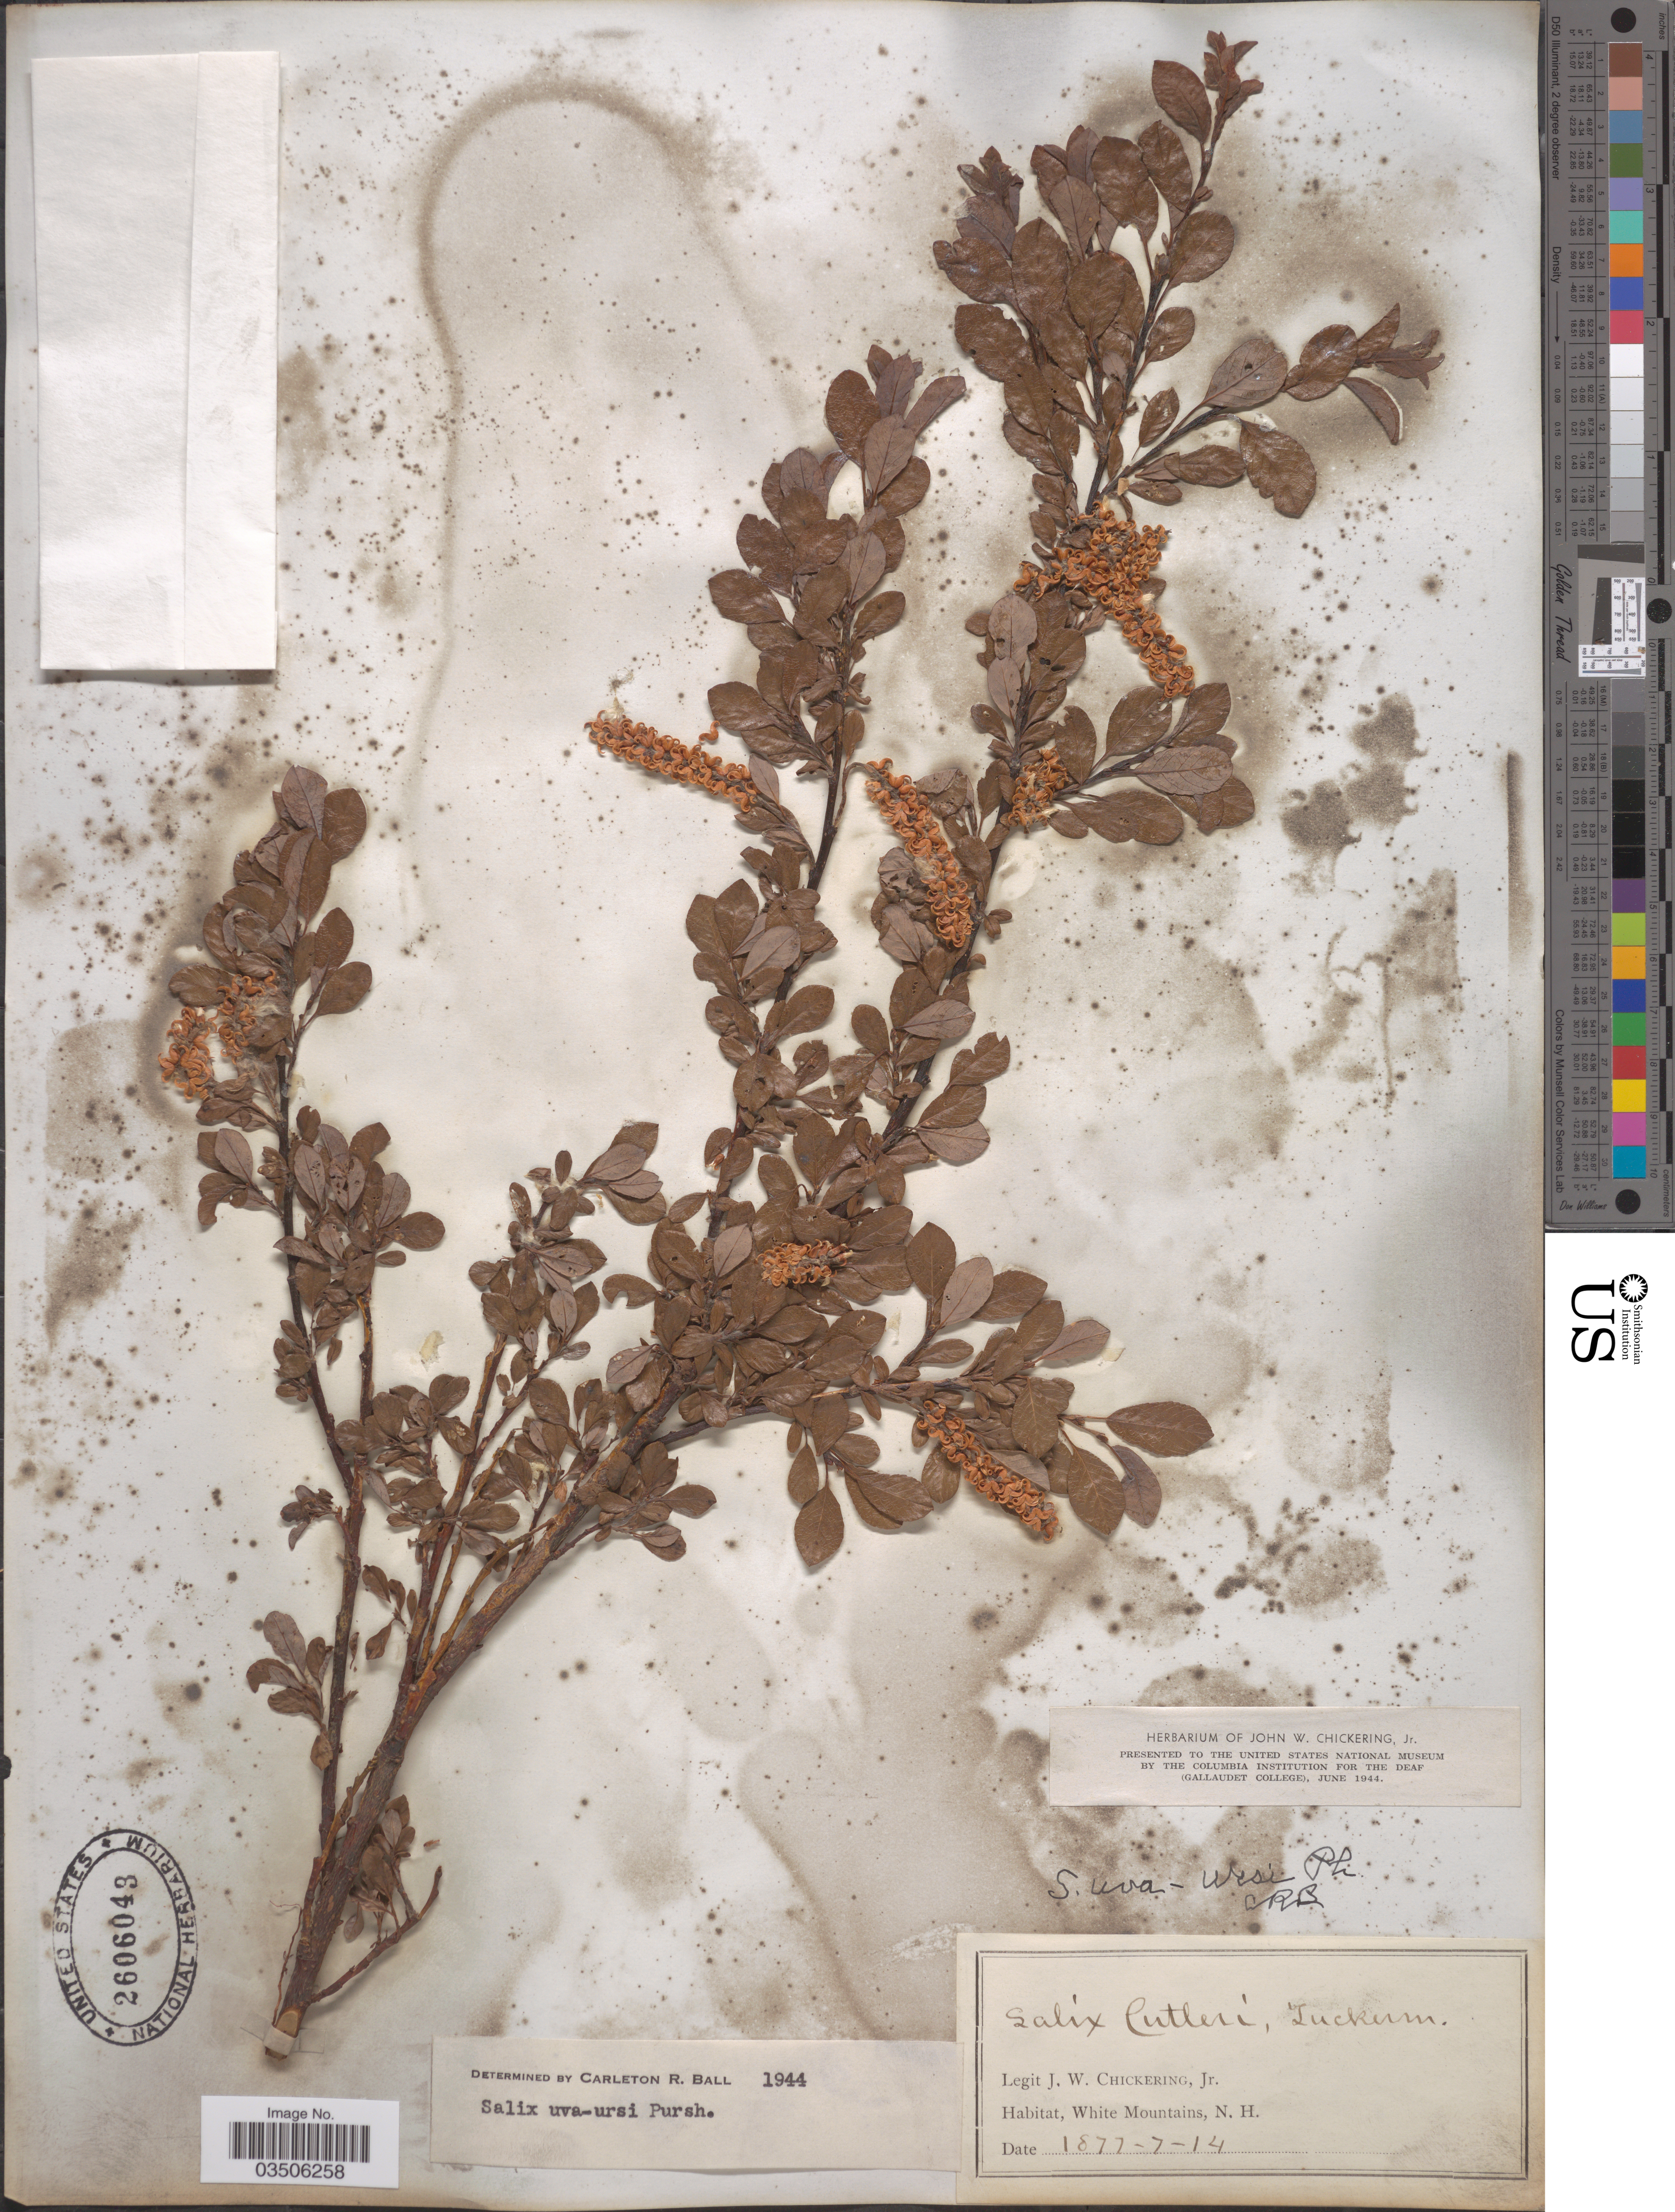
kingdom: Plantae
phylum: Tracheophyta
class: Magnoliopsida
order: Malpighiales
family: Salicaceae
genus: Salix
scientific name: Salix uva-ursi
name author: Pursh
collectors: J. W. Chickering Jr.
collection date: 1877-07-14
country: United States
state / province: New Hampshire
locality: White Mountains.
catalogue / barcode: US 2606043